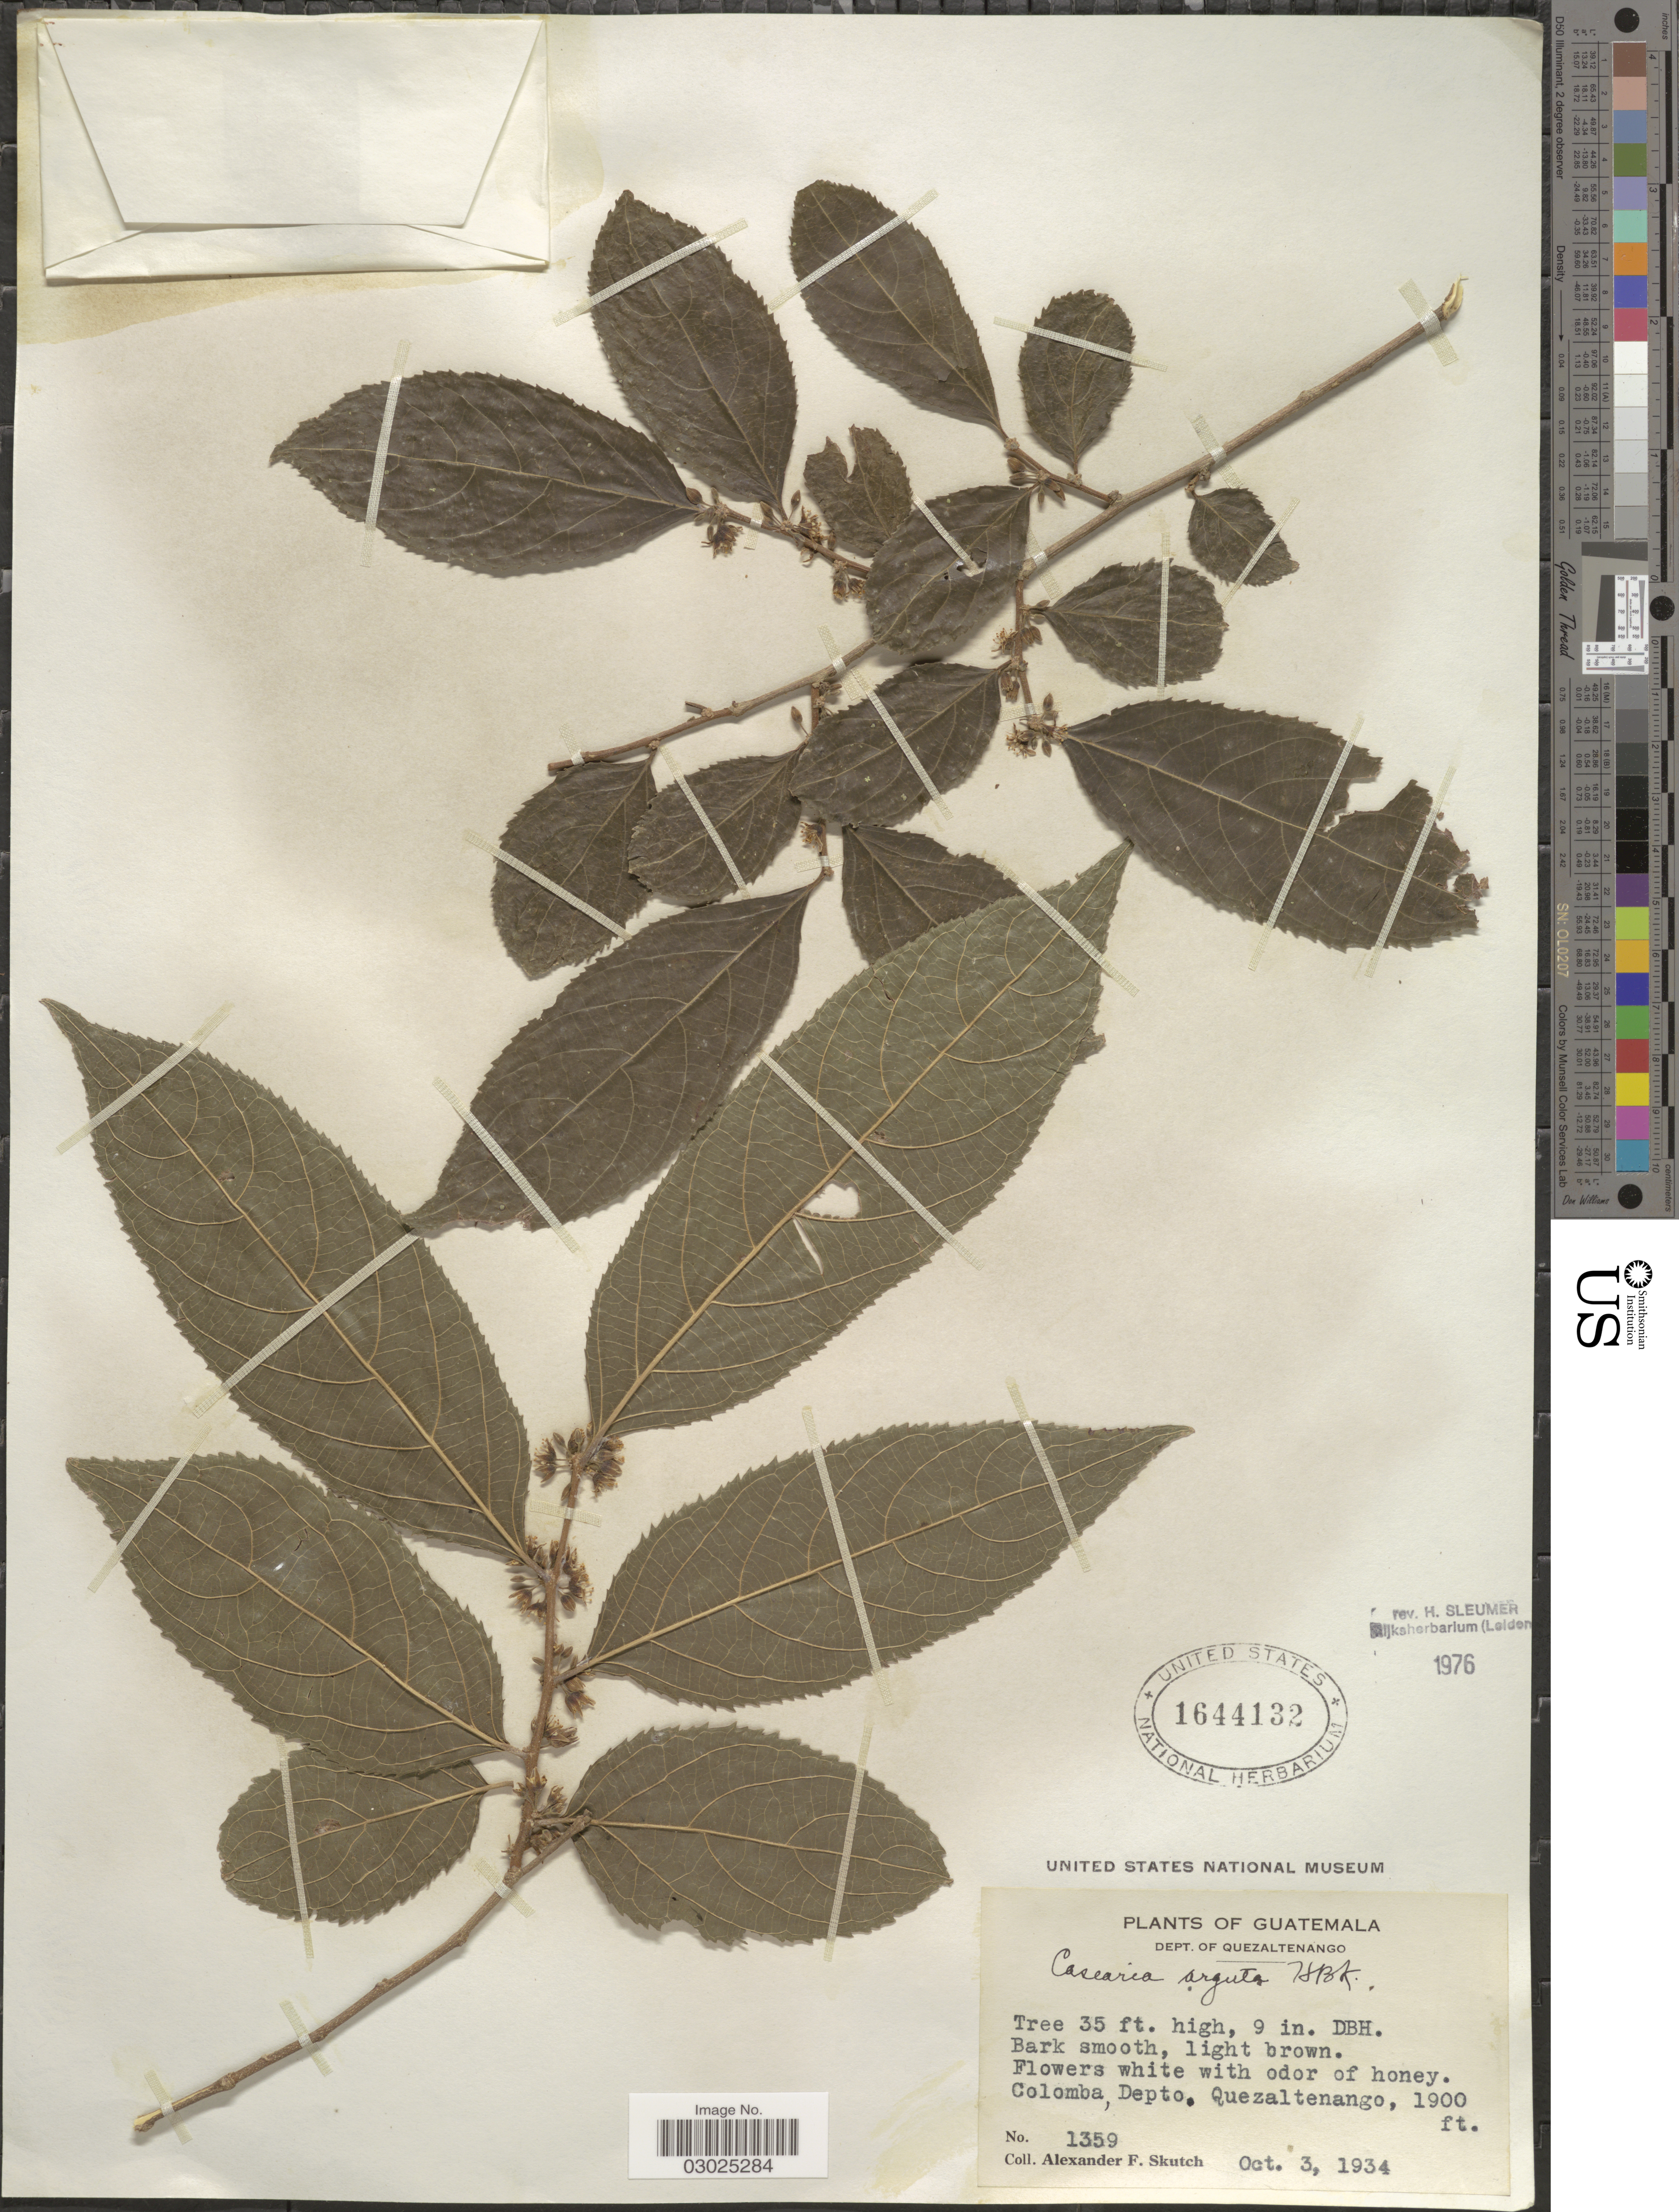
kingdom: Plantae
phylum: Tracheophyta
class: Magnoliopsida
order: Malpighiales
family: Salicaceae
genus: Casearia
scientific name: Casearia arguta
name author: Kunth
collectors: A. F. Skutch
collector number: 1359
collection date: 1934-10-03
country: Guatemala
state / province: Quetzaltenango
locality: Colomba, Depto. Quezaltenango.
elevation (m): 579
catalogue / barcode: US 1644132